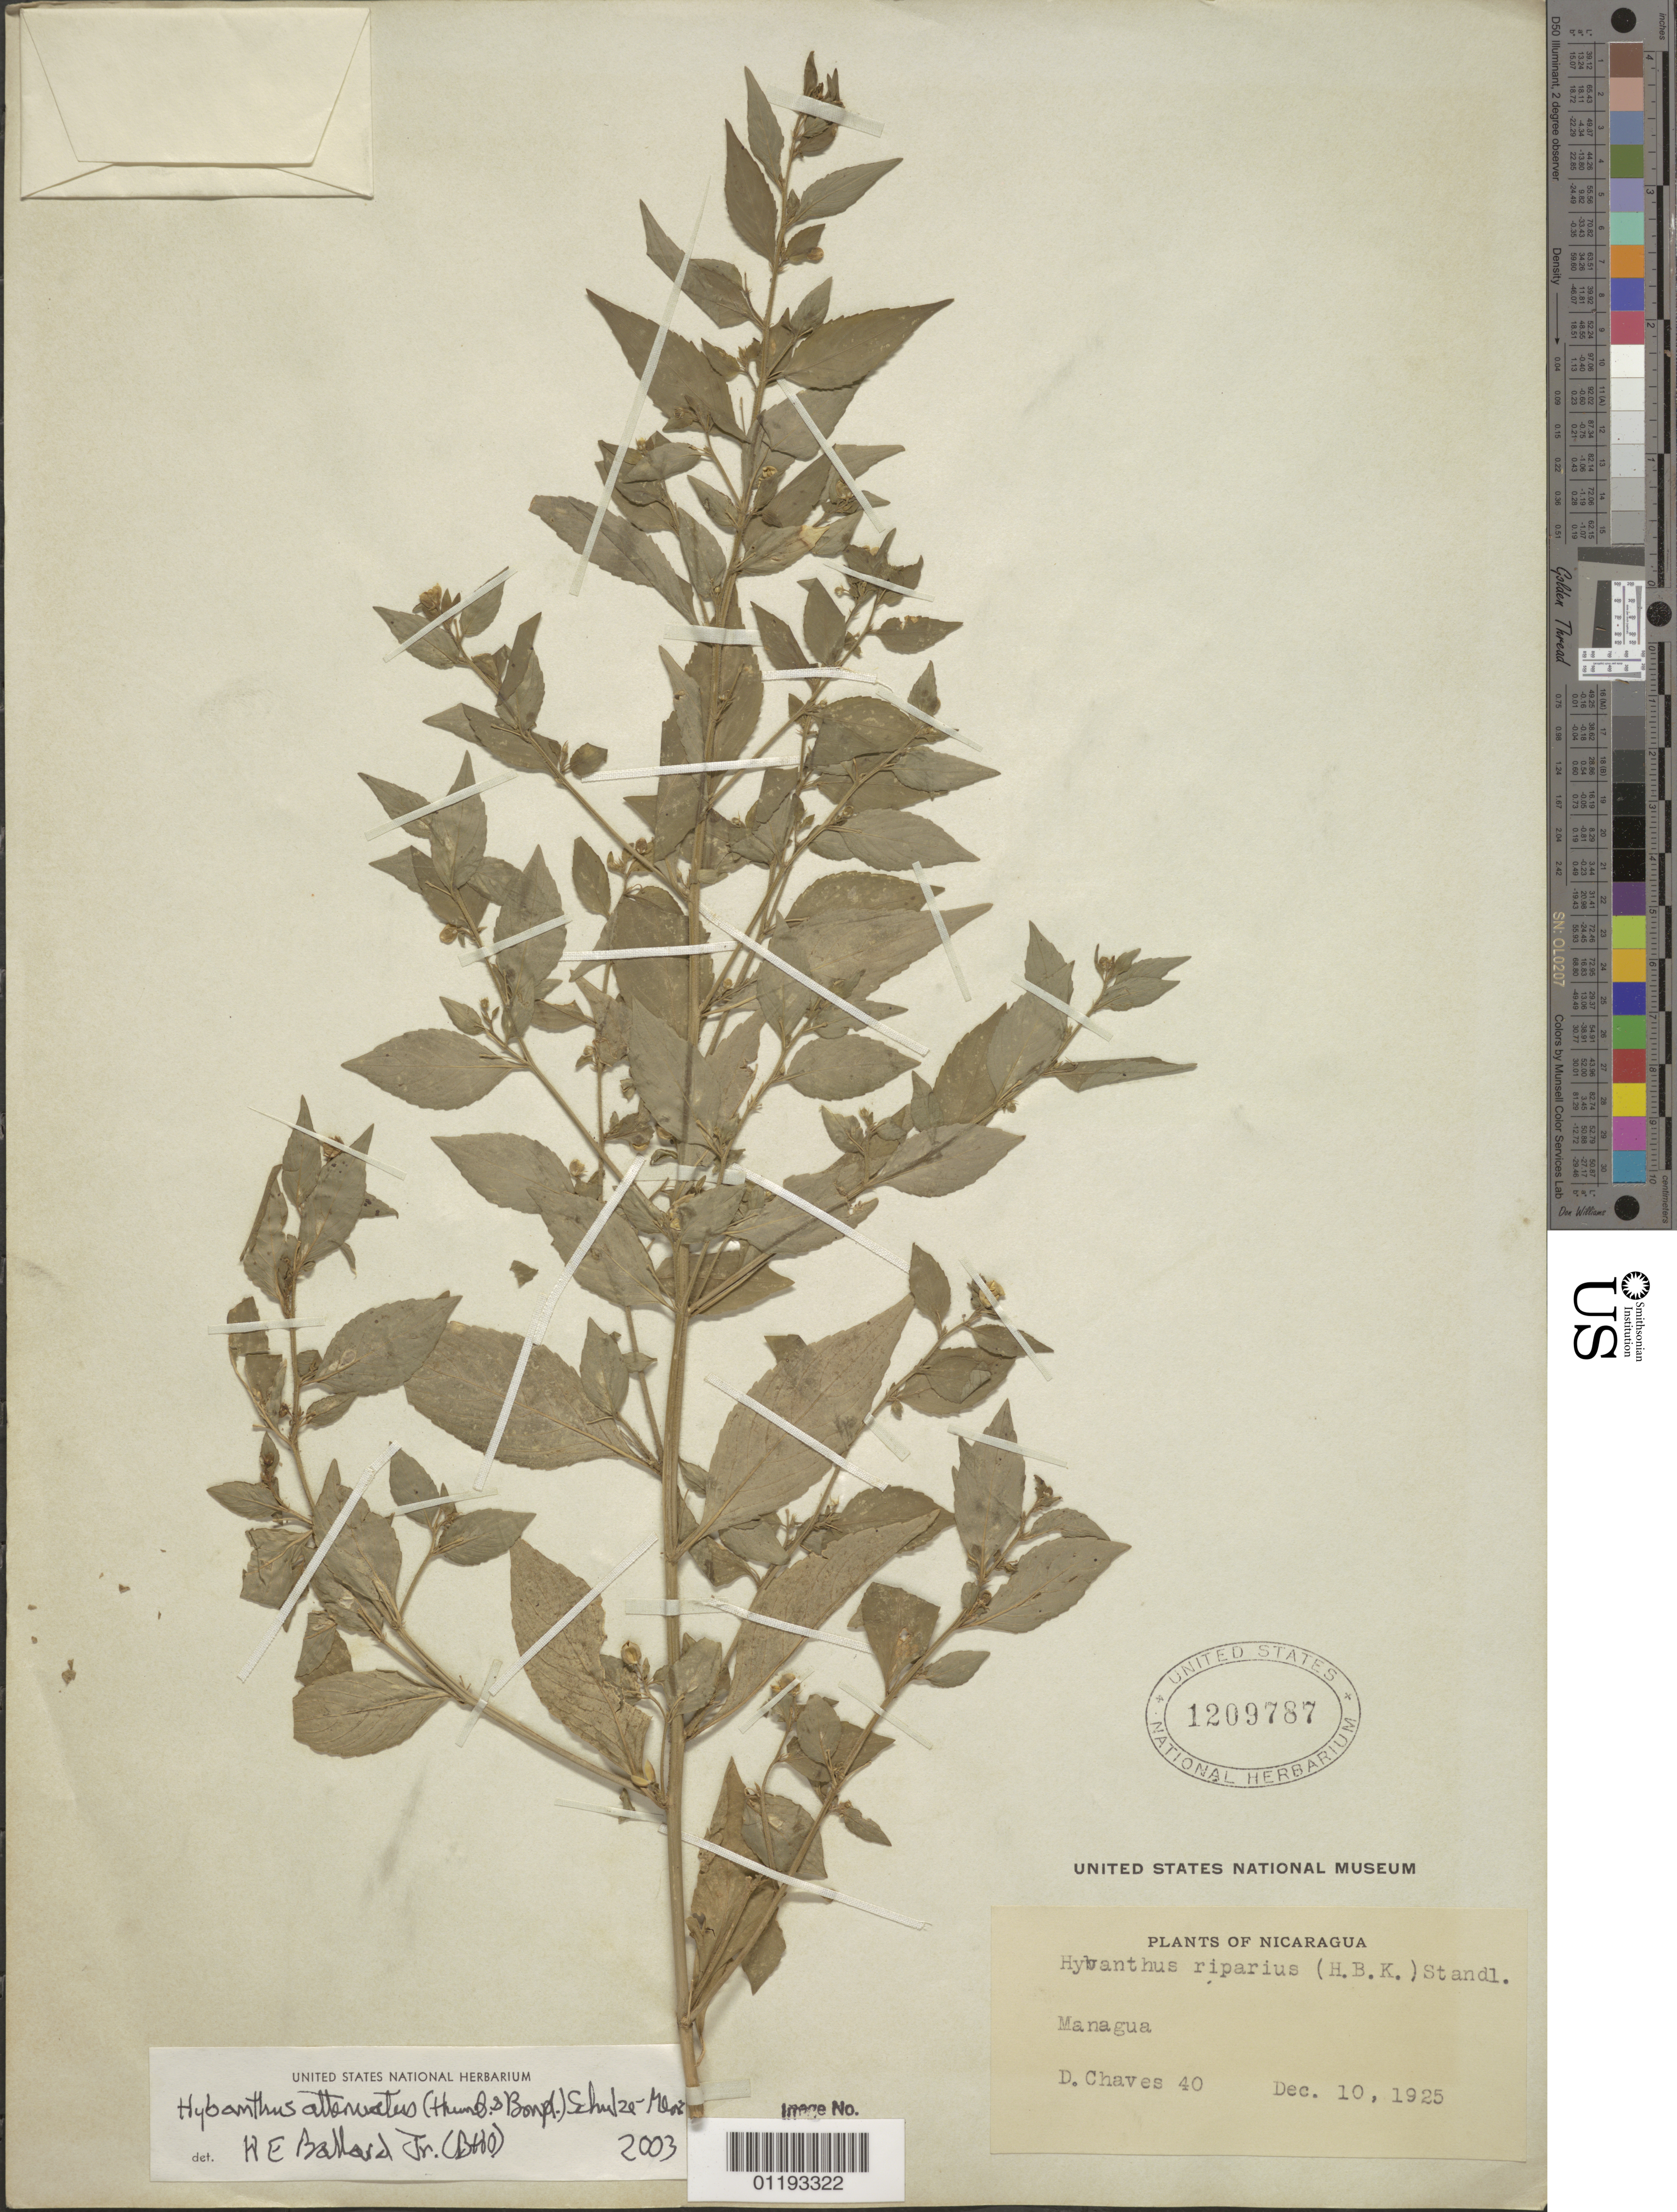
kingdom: Plantae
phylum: Tracheophyta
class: Magnoliopsida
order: Malpighiales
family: Violaceae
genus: Pombalia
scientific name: Pombalia attenuata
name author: (Humb. & Bonpl. ex Willd.) Paula-Souza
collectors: D. Chaves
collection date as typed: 10 Dec 1925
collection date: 1925-12-10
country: Nicaragua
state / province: Managua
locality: Managua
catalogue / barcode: US 1209787